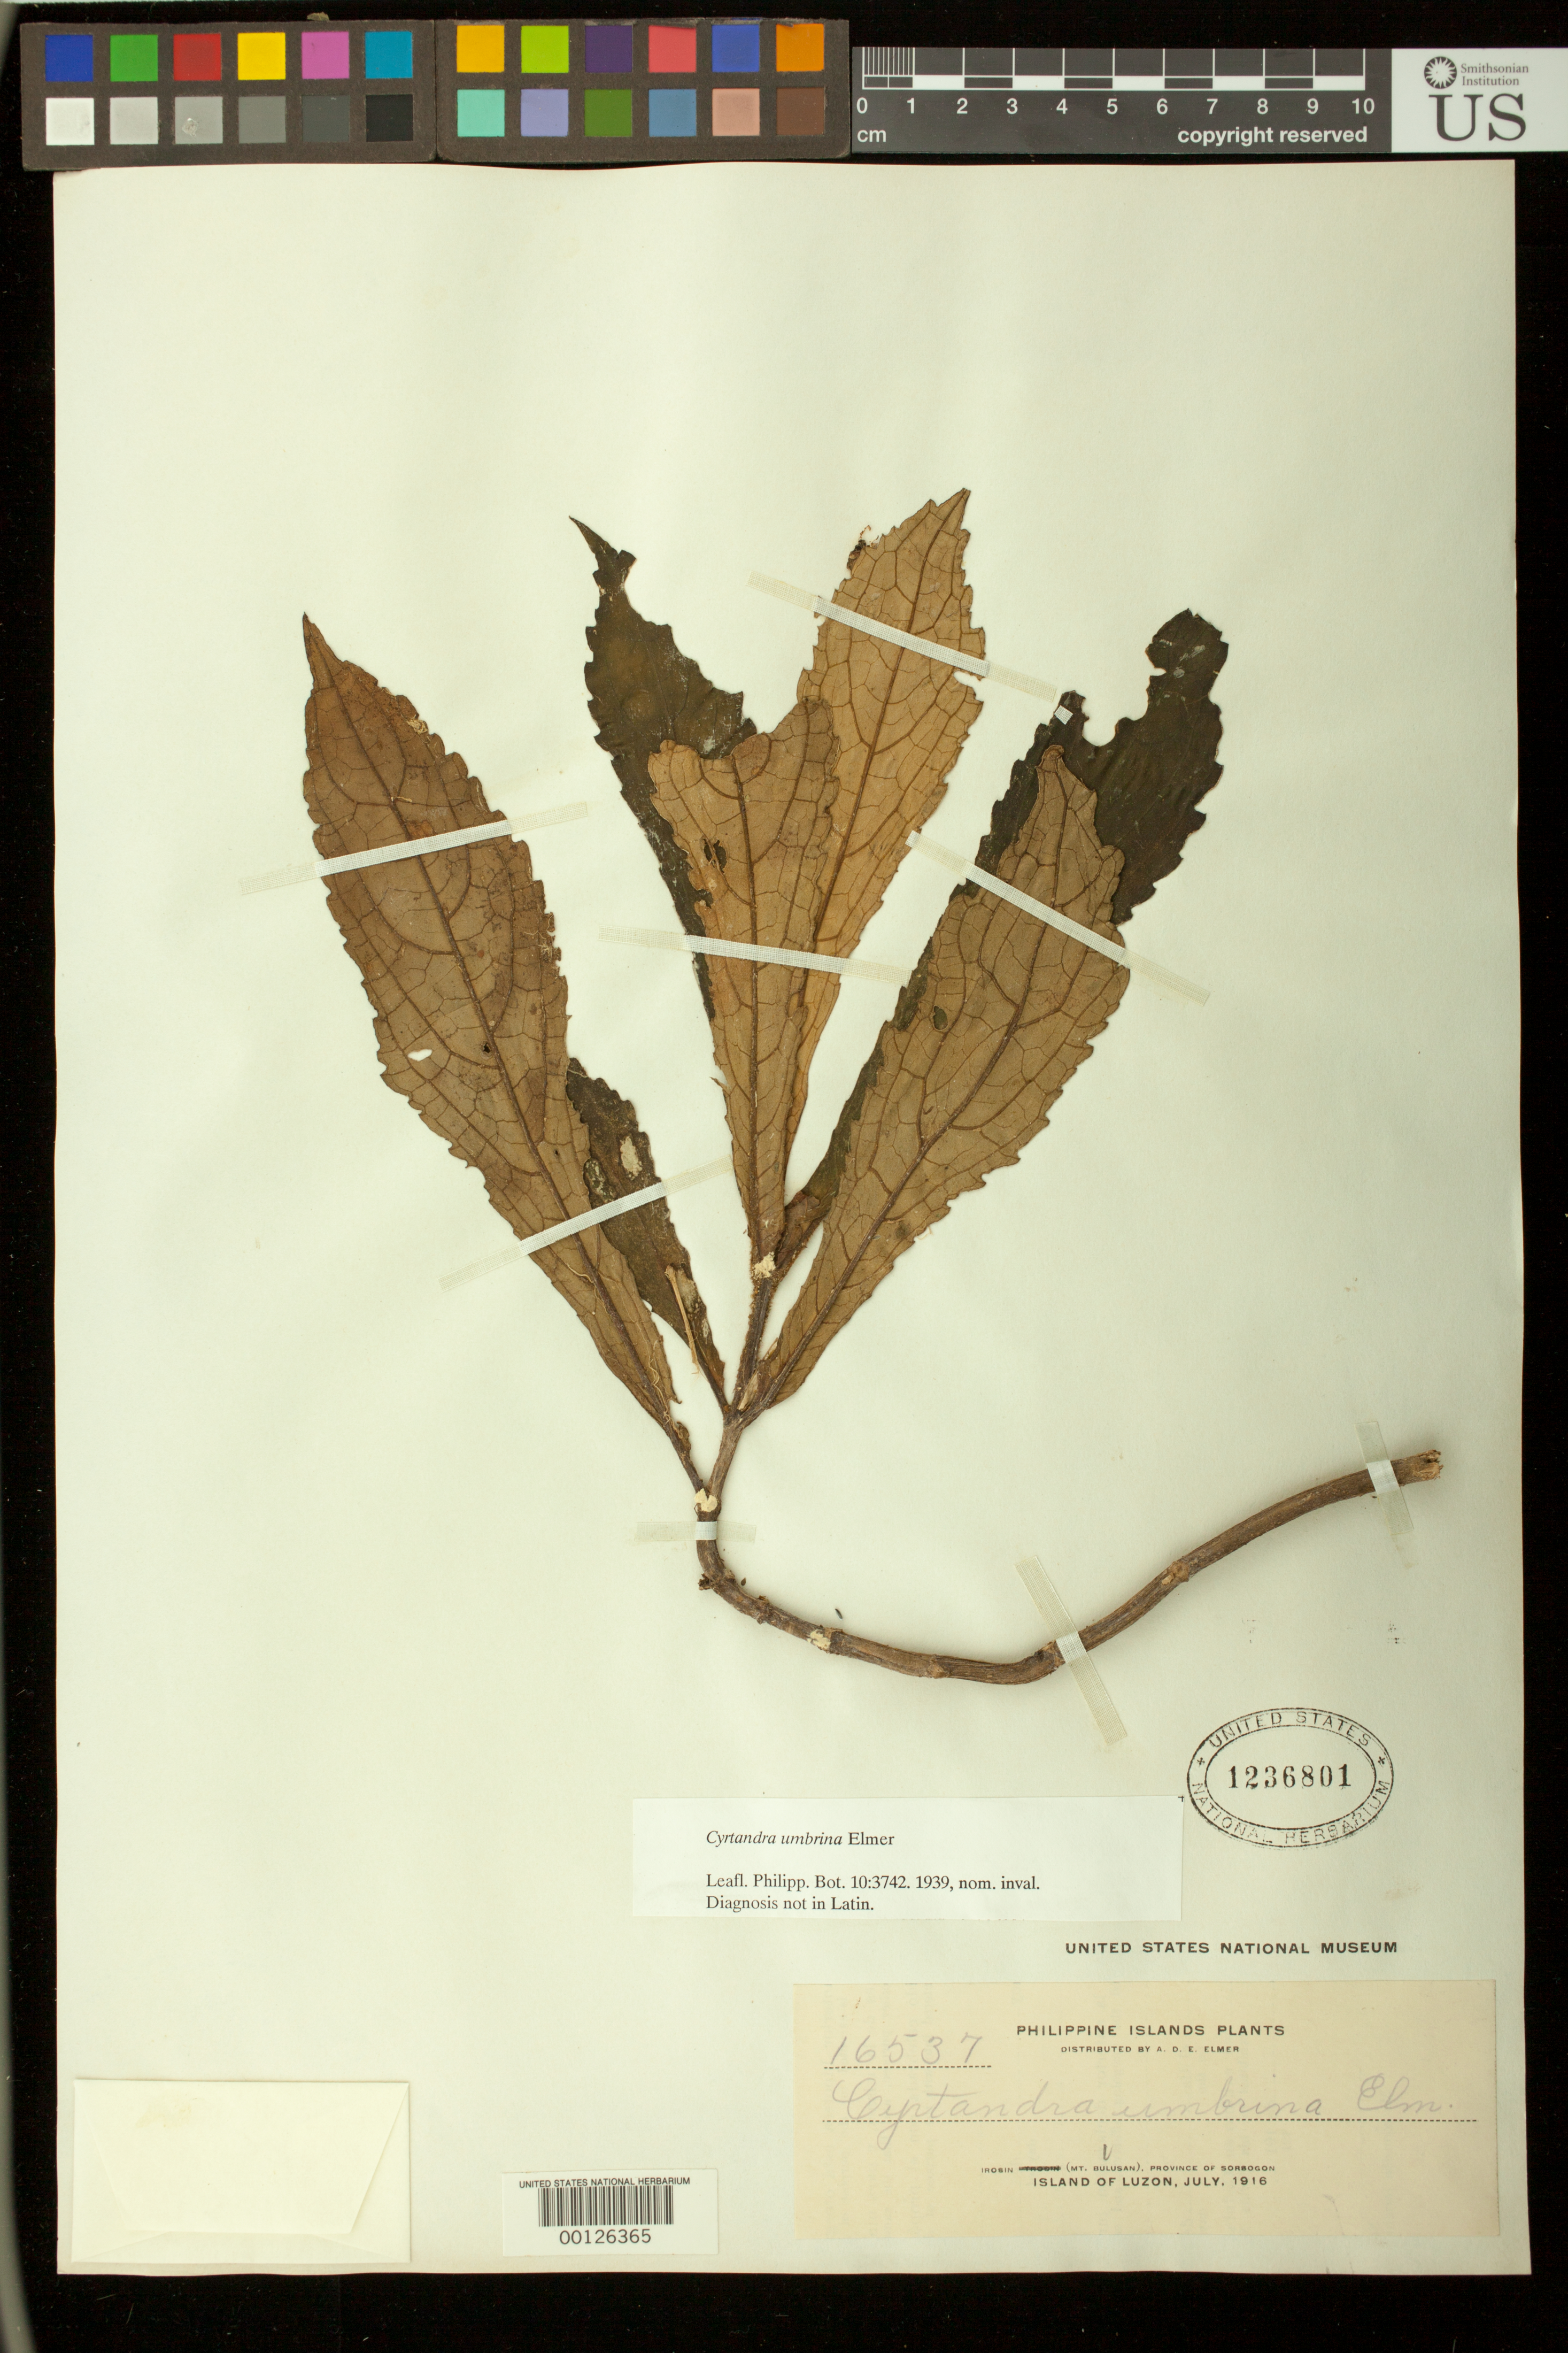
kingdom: Plantae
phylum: Tracheophyta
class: Magnoliopsida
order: Lamiales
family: Gesneriaceae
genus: Cyrtandra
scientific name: Cyrtandra umbrina Elmer, nom. inval.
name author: Elmer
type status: Voucher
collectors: A. D. E. Elmer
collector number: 16537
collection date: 1916-07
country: Philippines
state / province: Bicol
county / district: Sorsogon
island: Luzon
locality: Irosin (Mt. Bulusan), Province of Sorsogon, Island of Luzon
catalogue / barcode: US 1236801